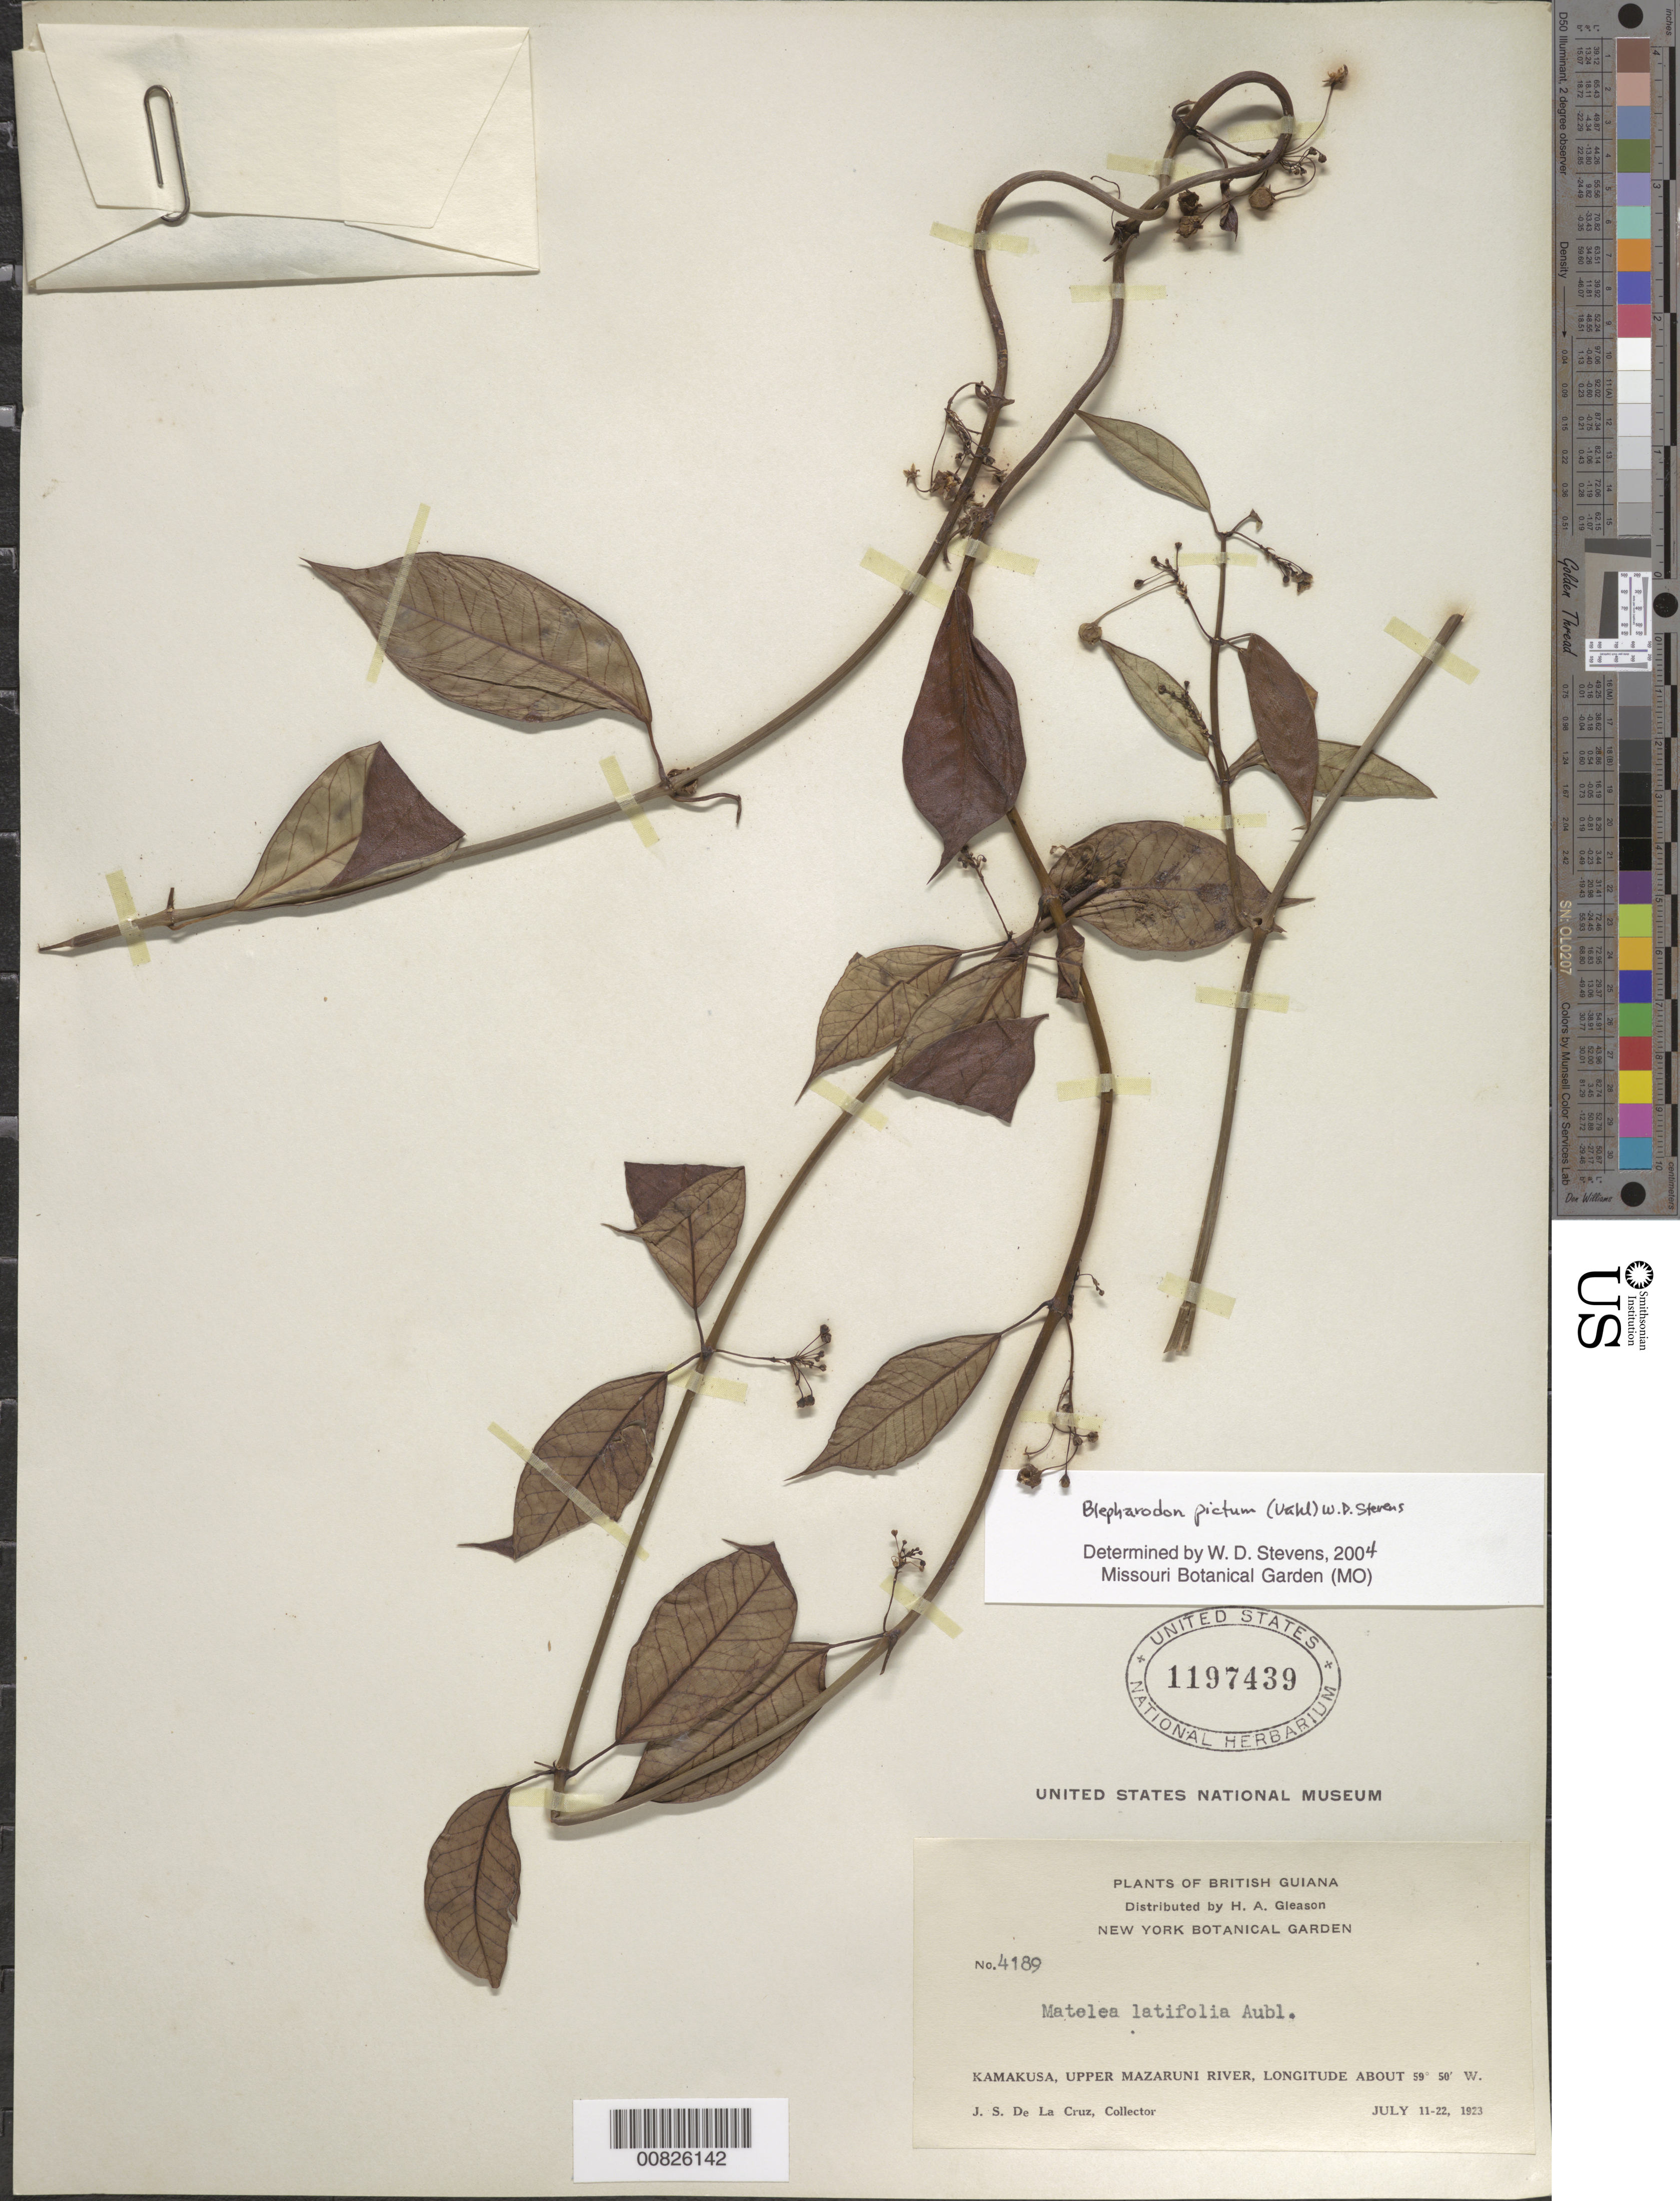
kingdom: Plantae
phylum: Tracheophyta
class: Magnoliopsida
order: Gentianales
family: Apocynaceae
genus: Blepharodon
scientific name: Blepharodon pictum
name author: (Vahl) W.D. Stevens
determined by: Stevens, W. Douglas, Missouri Botanical Garden (MO)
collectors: J. S. de la Cruz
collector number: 4189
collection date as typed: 11-Jul-23 to 22-Jul-23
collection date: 1923-07-11/1923-07-22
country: Guyana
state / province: Cuyuni-Mazaruni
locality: Kamakusa, Upper Mazaruni R.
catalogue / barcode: US 1197439